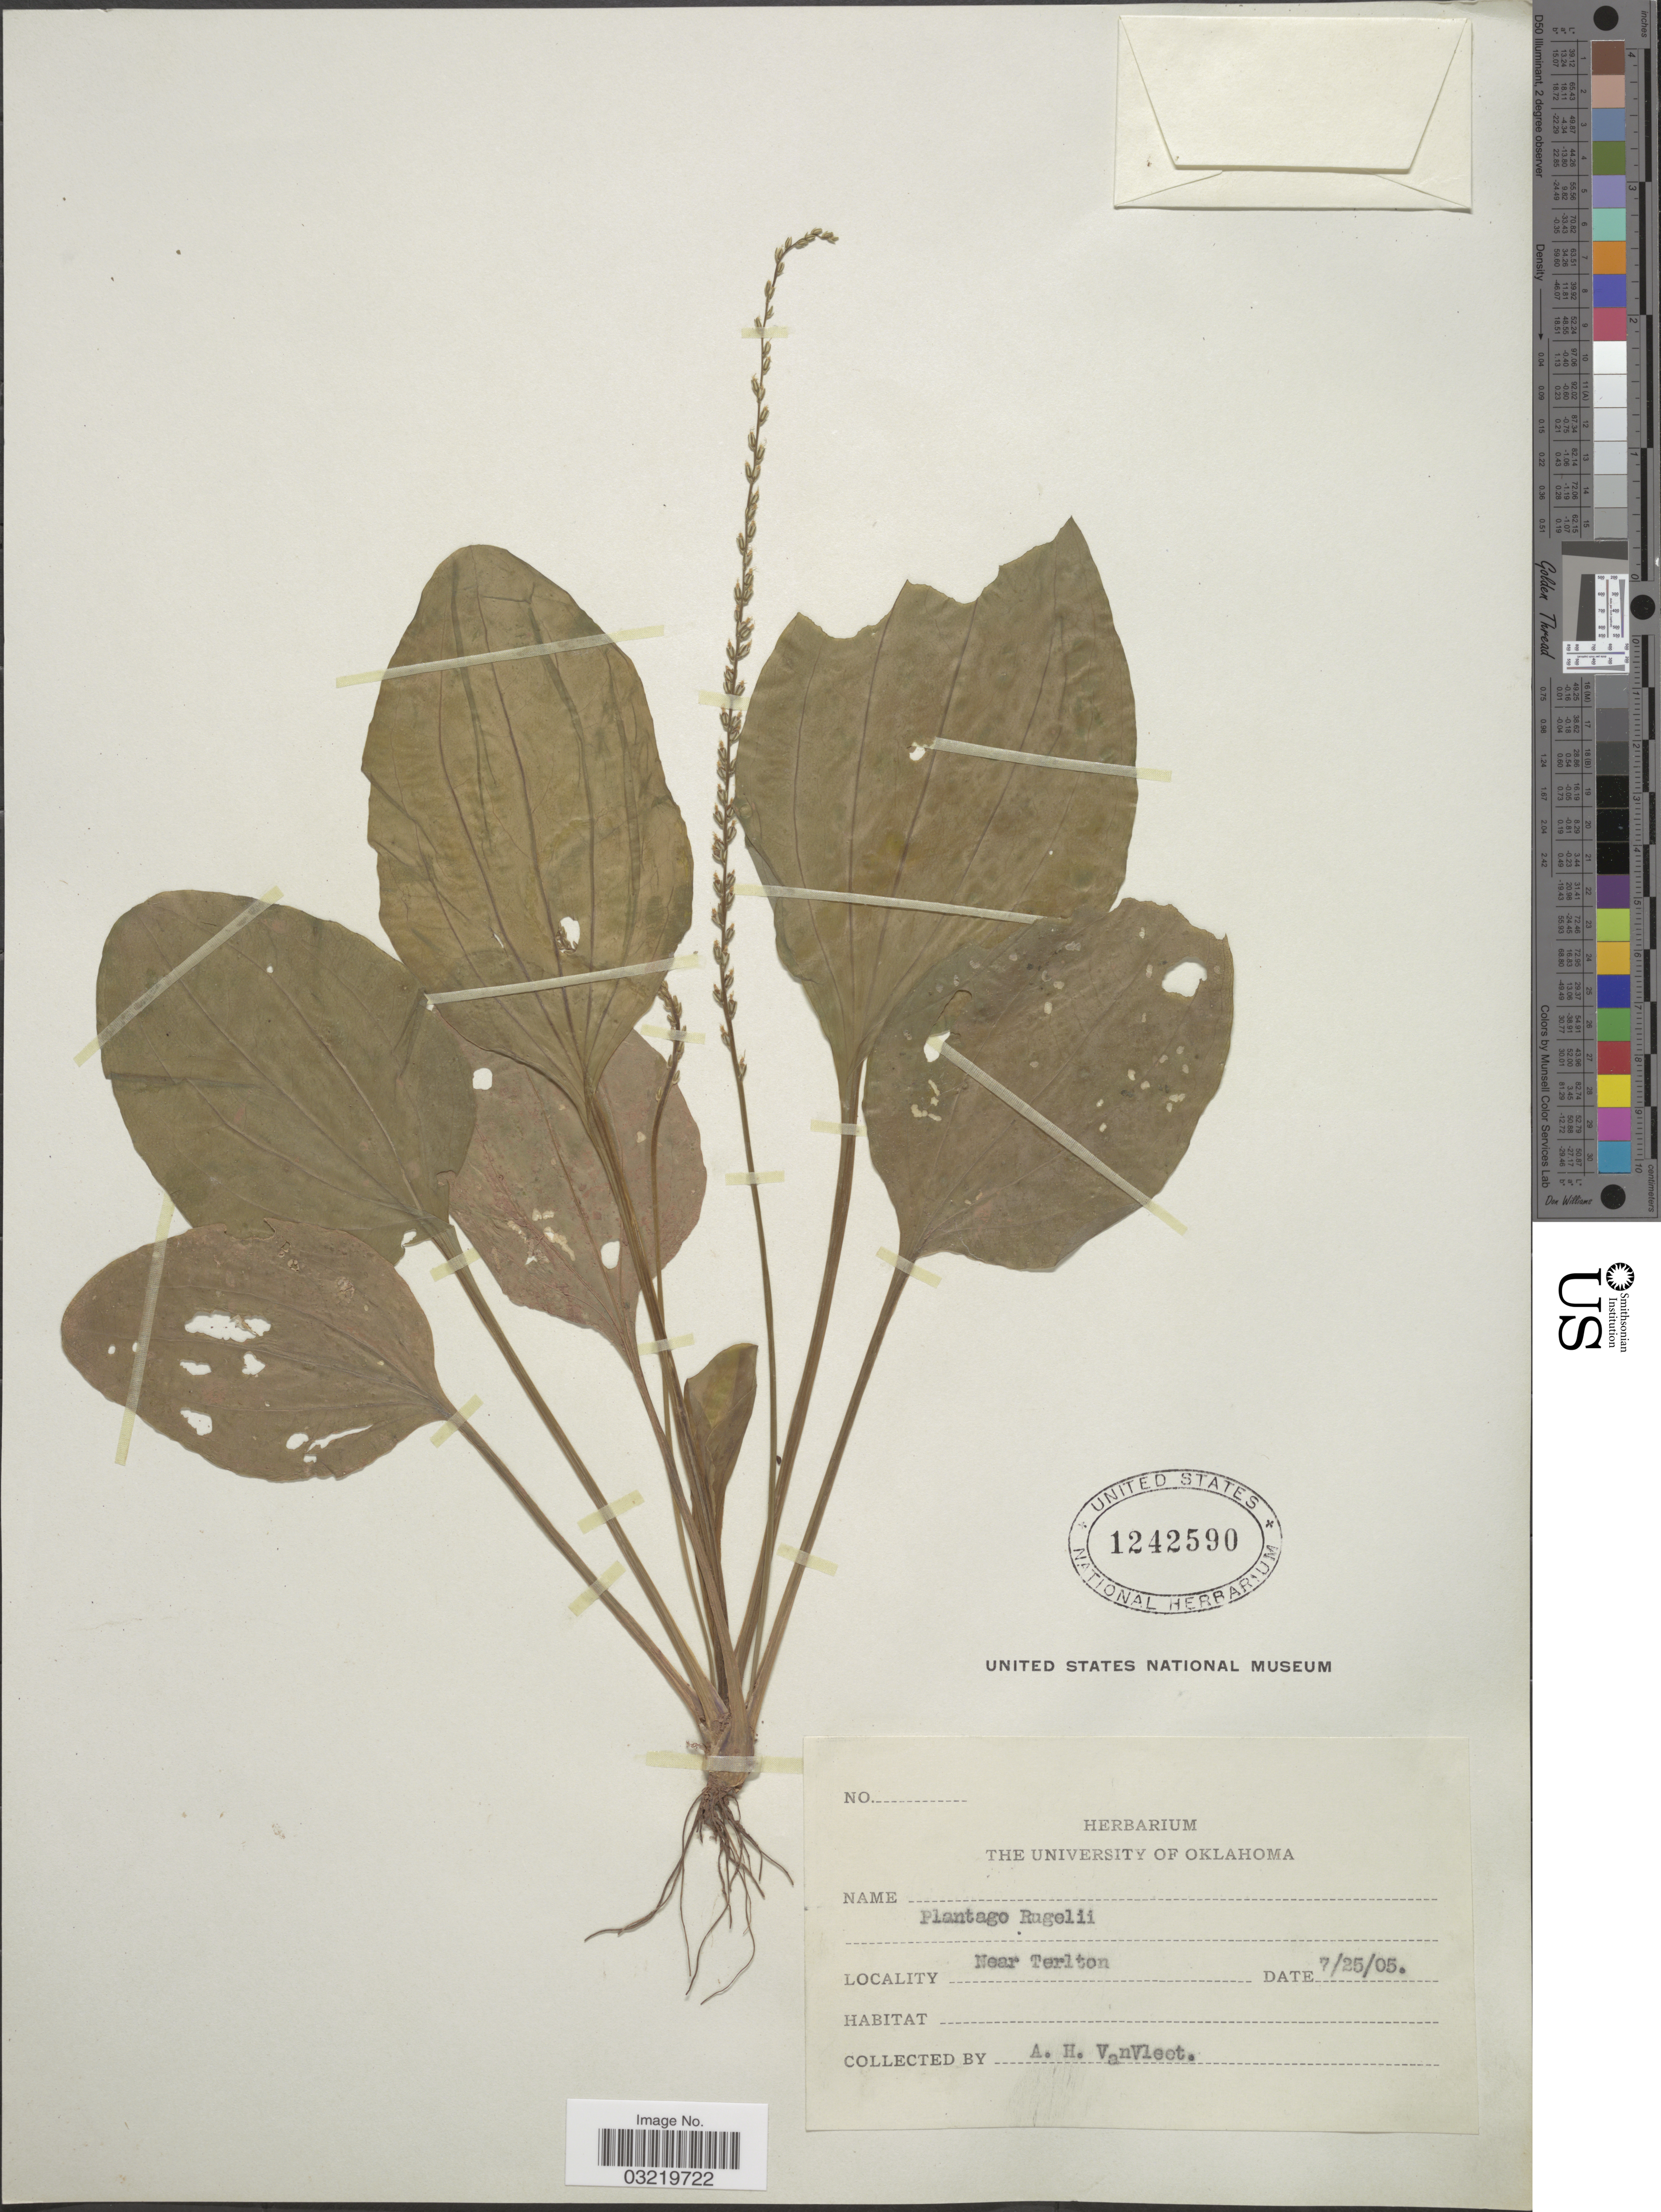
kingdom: Plantae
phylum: Tracheophyta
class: Magnoliopsida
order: Lamiales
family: Plantaginaceae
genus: Plantago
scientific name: Plantago rugelii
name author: Decne.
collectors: A. H. Van Vleet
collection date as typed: Transcribed d/m/y: 25/7/5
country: United States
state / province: Oklahoma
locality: Near Terlton.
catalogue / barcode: US 1242590